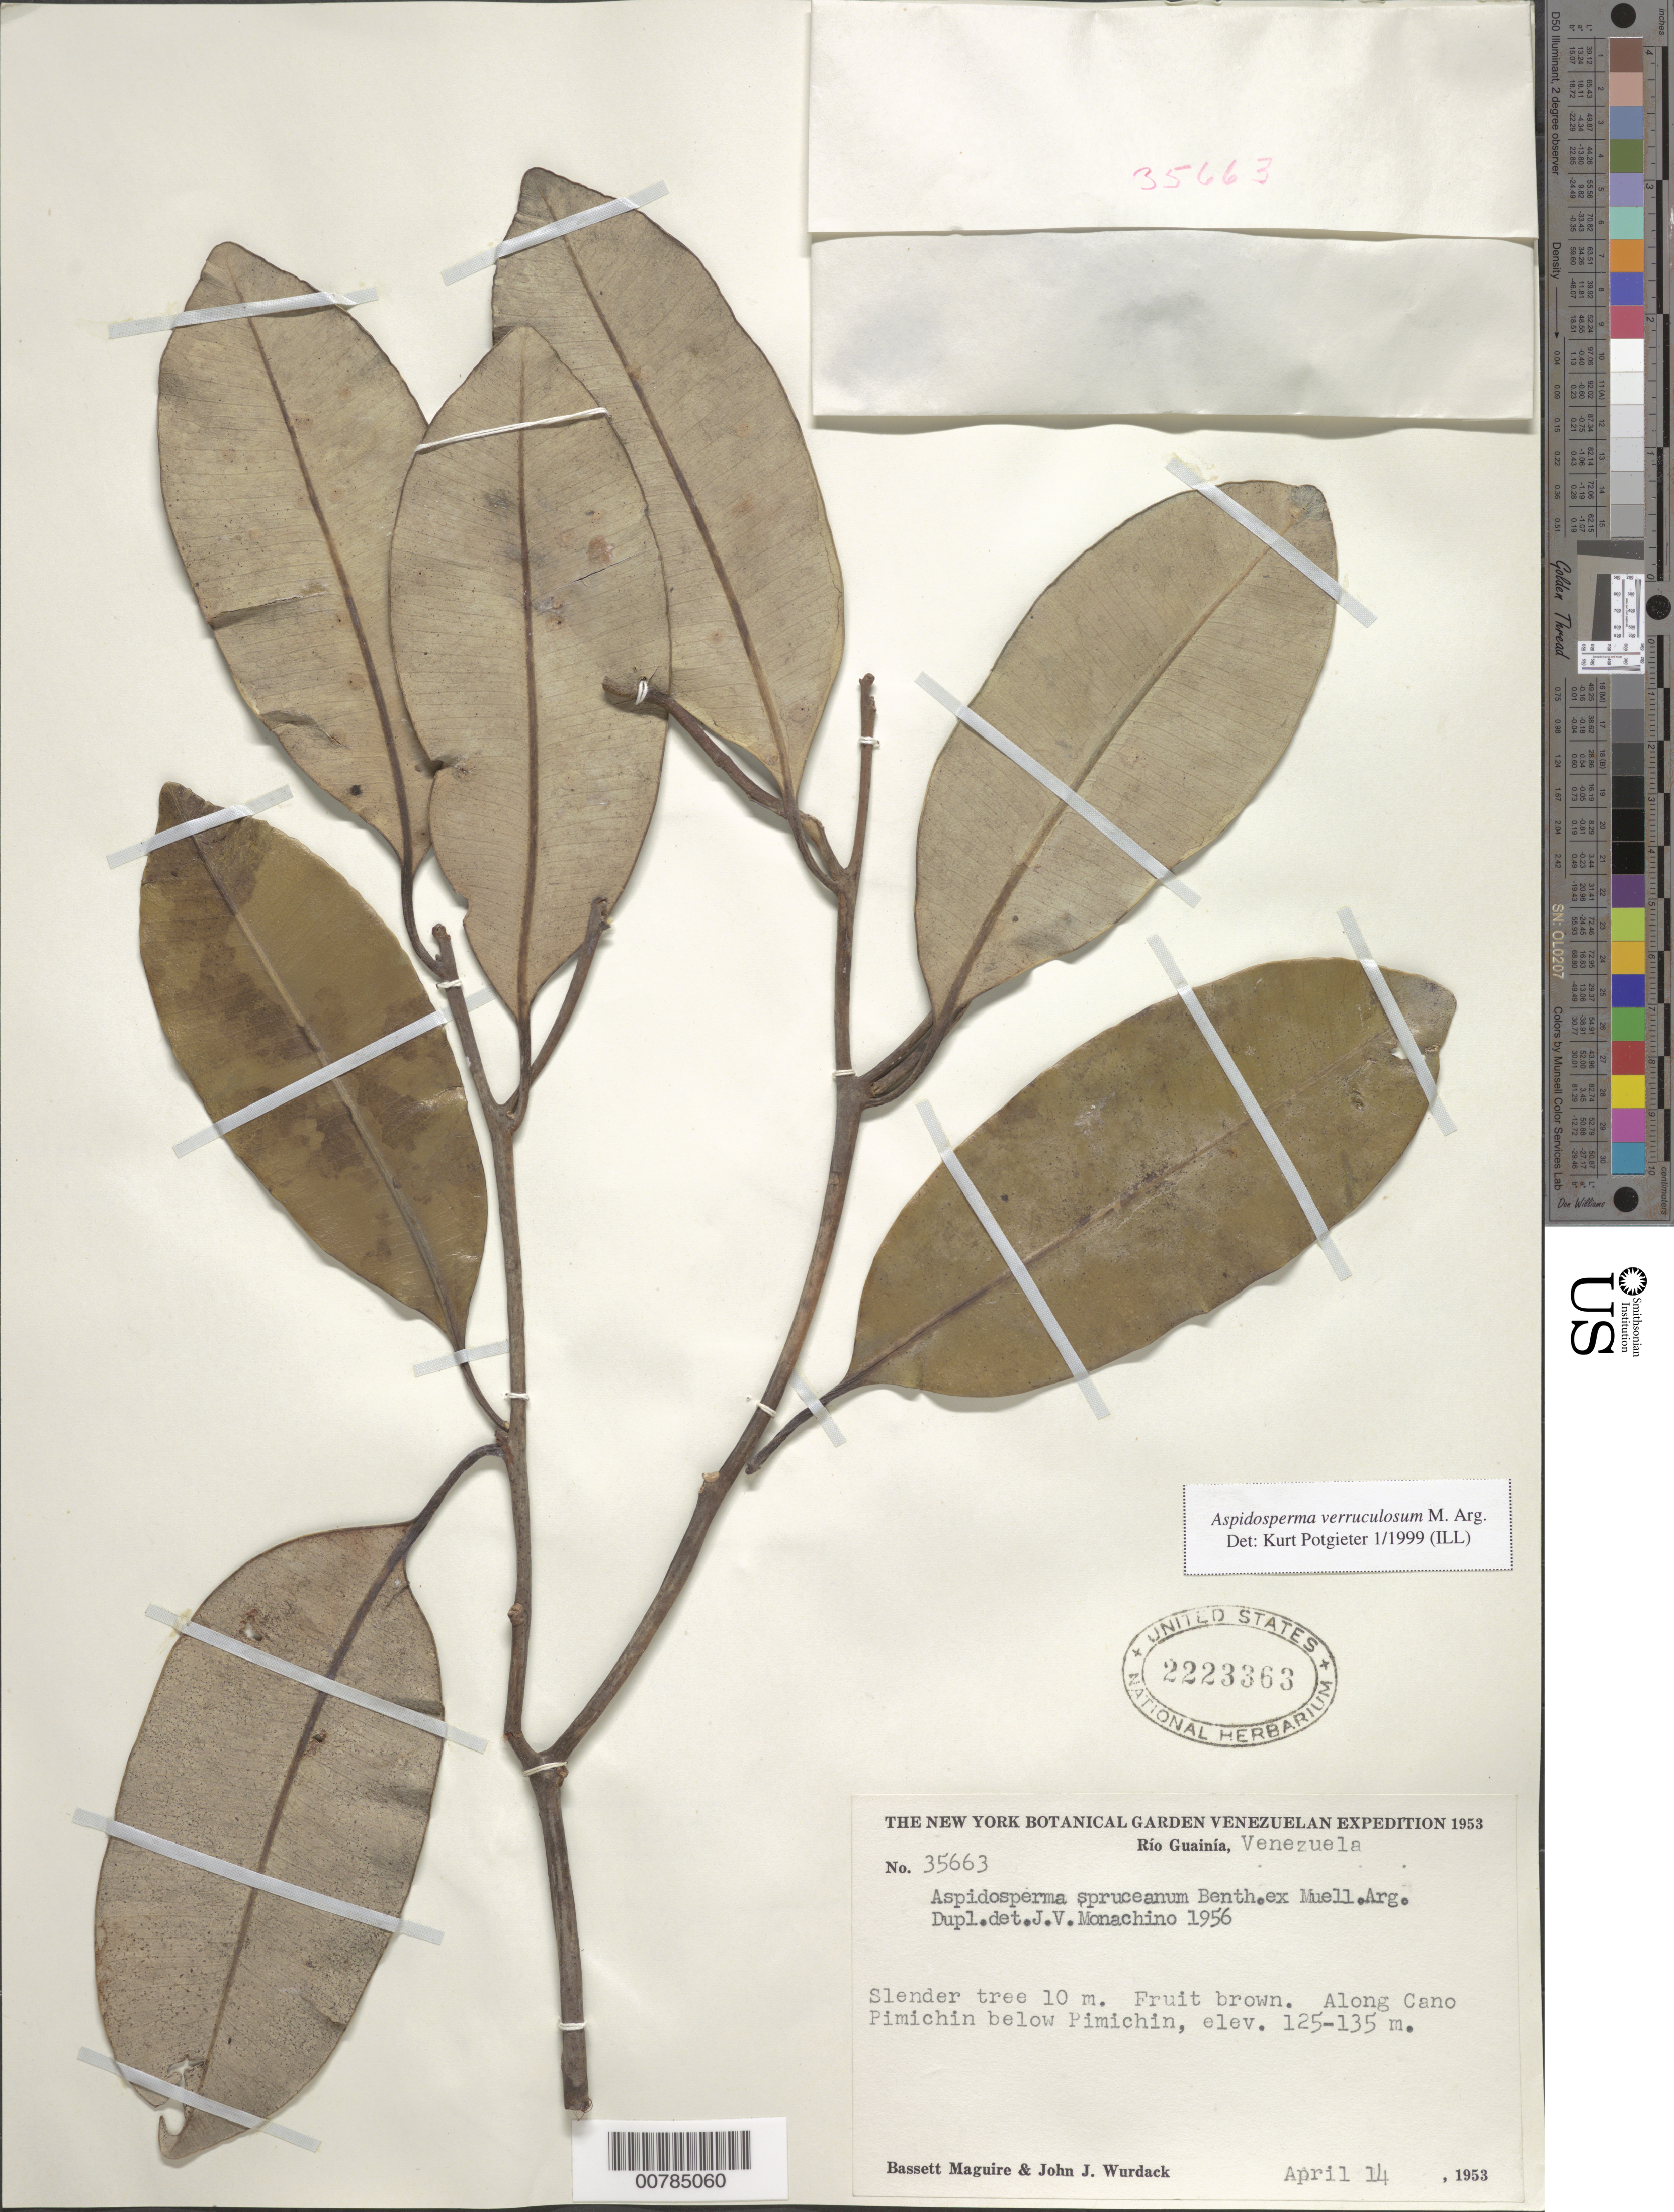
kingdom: Plantae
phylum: Tracheophyta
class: Magnoliopsida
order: Gentianales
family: Apocynaceae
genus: Aspidosperma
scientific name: Aspidosperma verruculosum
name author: Müll. Arg.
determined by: Potgieter, K.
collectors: B. Maguire & J. J. Wurdack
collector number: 35663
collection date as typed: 14-Apr-53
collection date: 1953-04-14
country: Venezuela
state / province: Amazonas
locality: Río Guainía, Caño Pimichin, below Pimichin village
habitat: Along caño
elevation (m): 125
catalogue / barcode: US 2223363